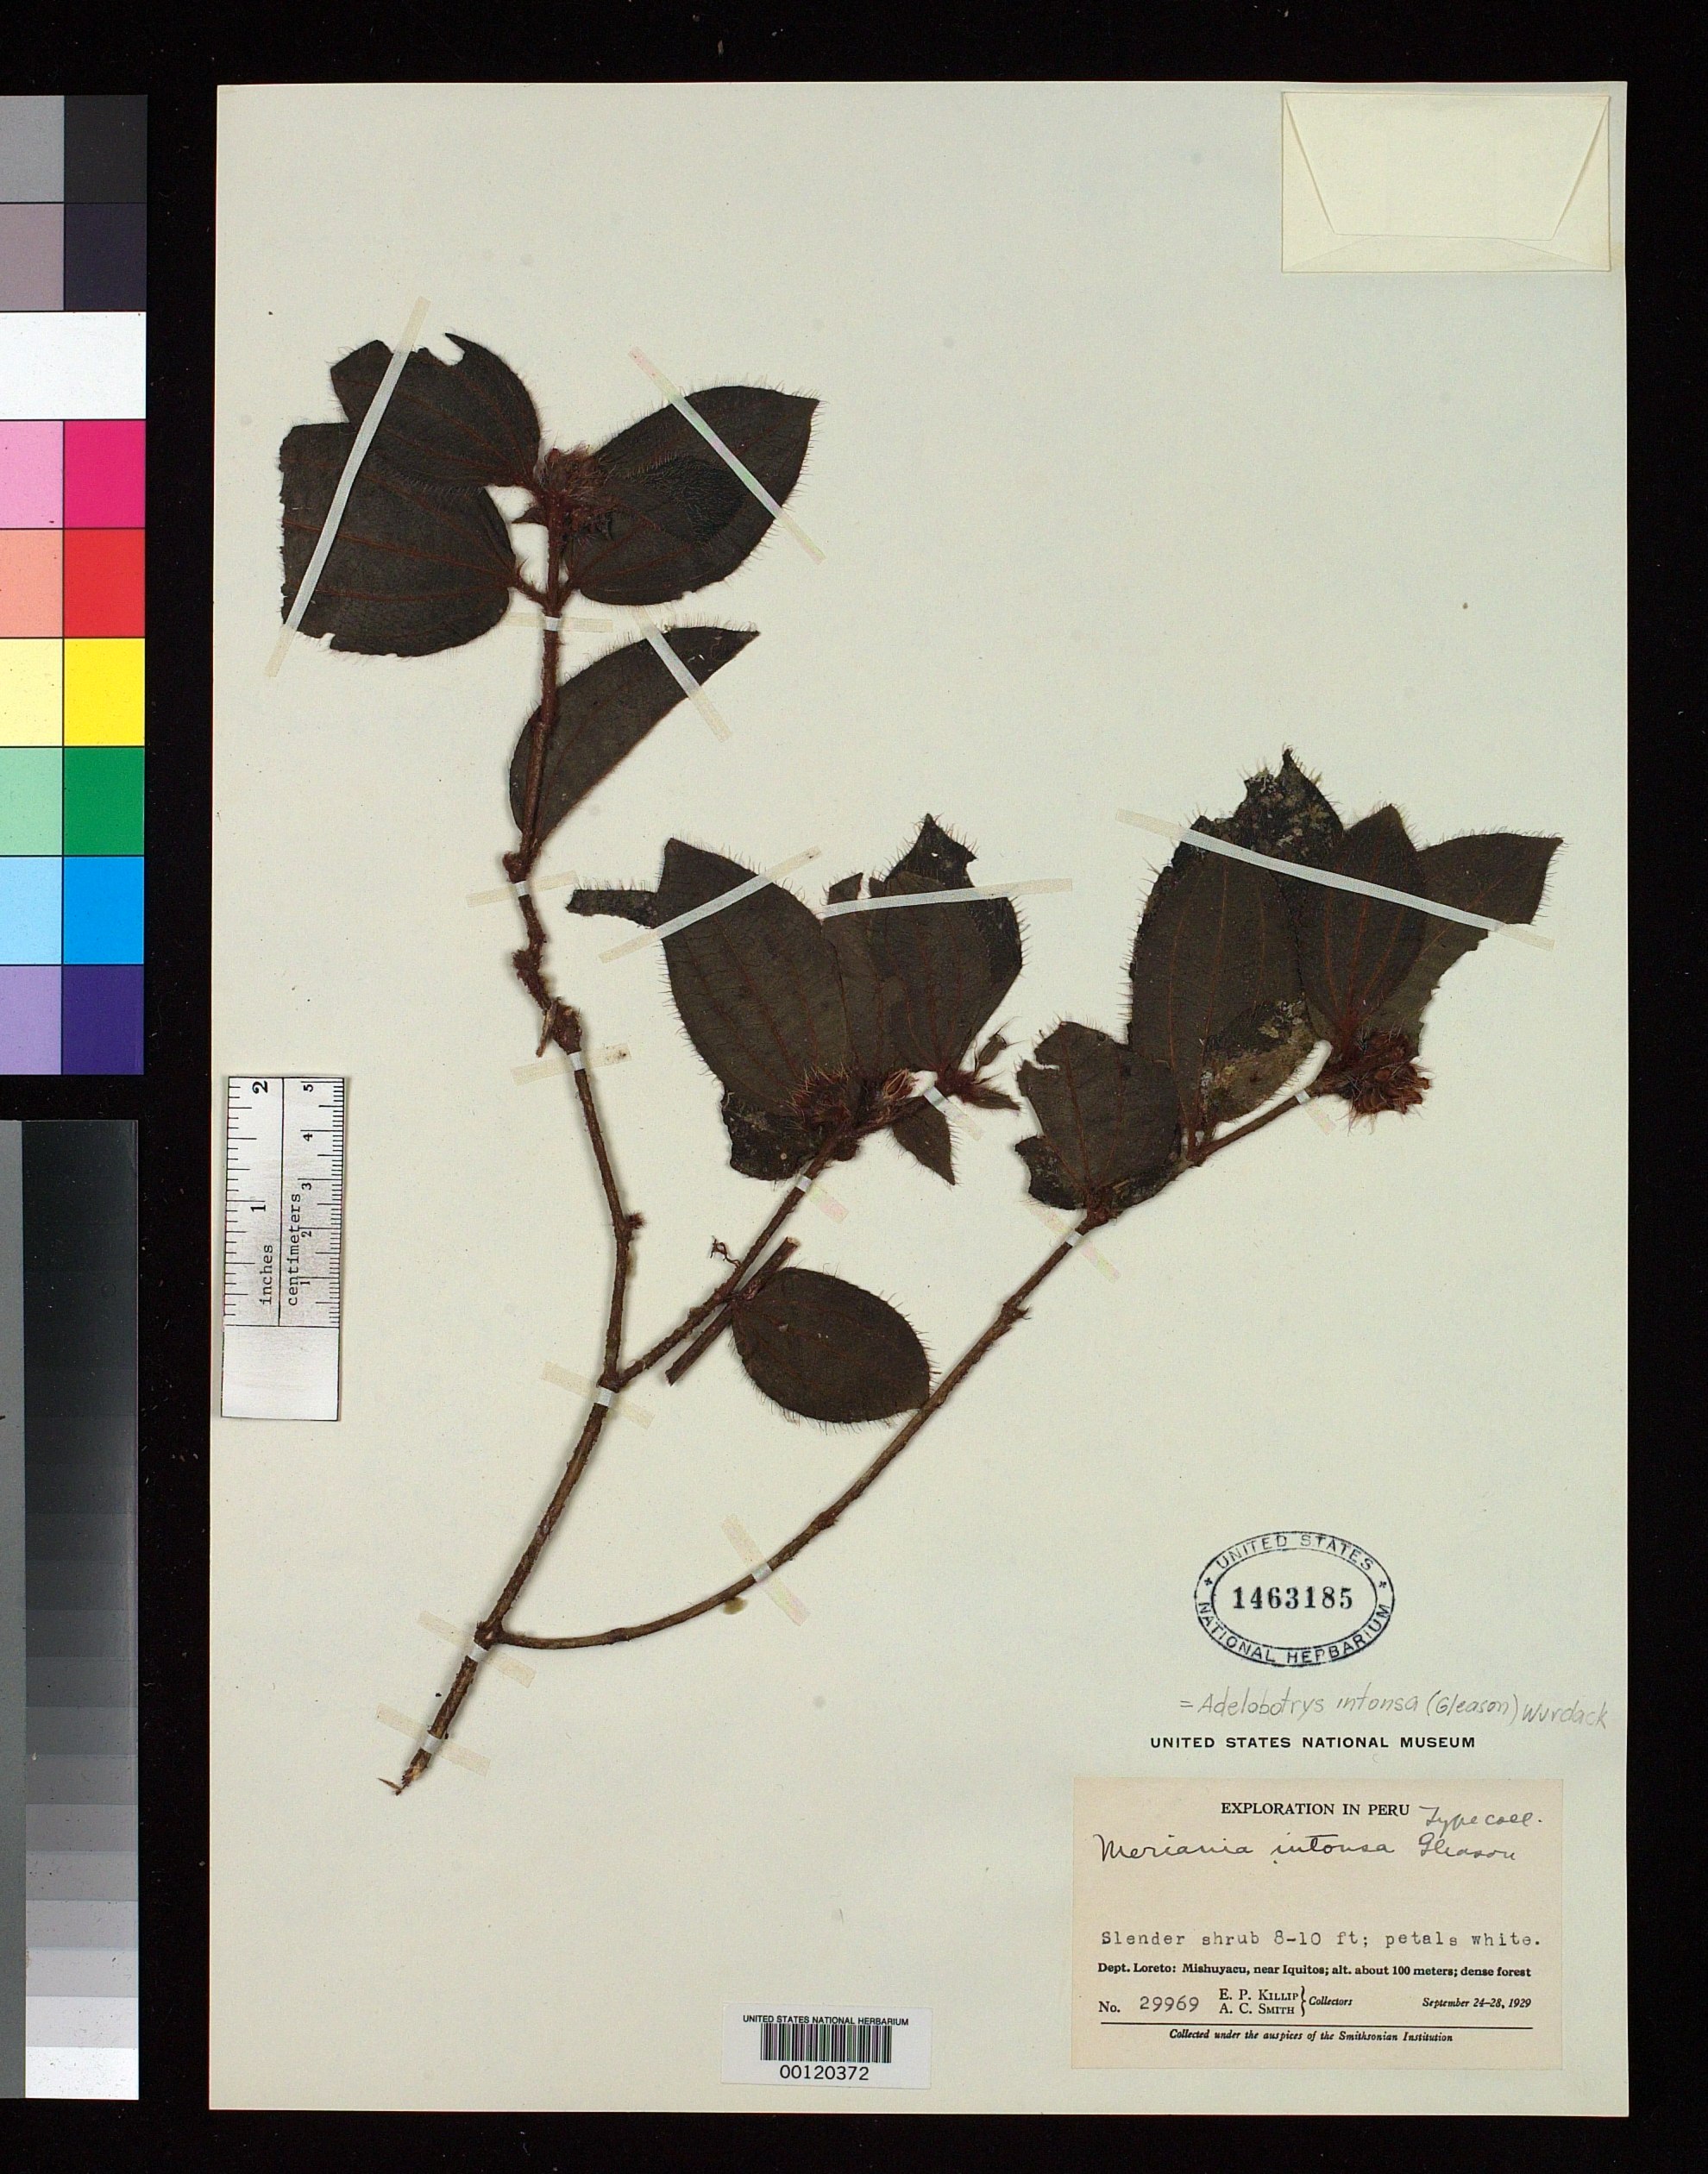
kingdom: Plantae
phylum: Tracheophyta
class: Magnoliopsida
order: Myrtales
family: Melastomataceae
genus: Meriania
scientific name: Meriania intonsa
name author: Gleason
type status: Isotype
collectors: E. P. Killip & A. C. Smith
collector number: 29969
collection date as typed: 24 Sep 1929 to 28 Sep 1929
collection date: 1929-09-24/1929-09-28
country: Peru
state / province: Loreto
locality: Mishuyacu, near Iquitos.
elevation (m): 100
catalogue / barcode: US 1463185